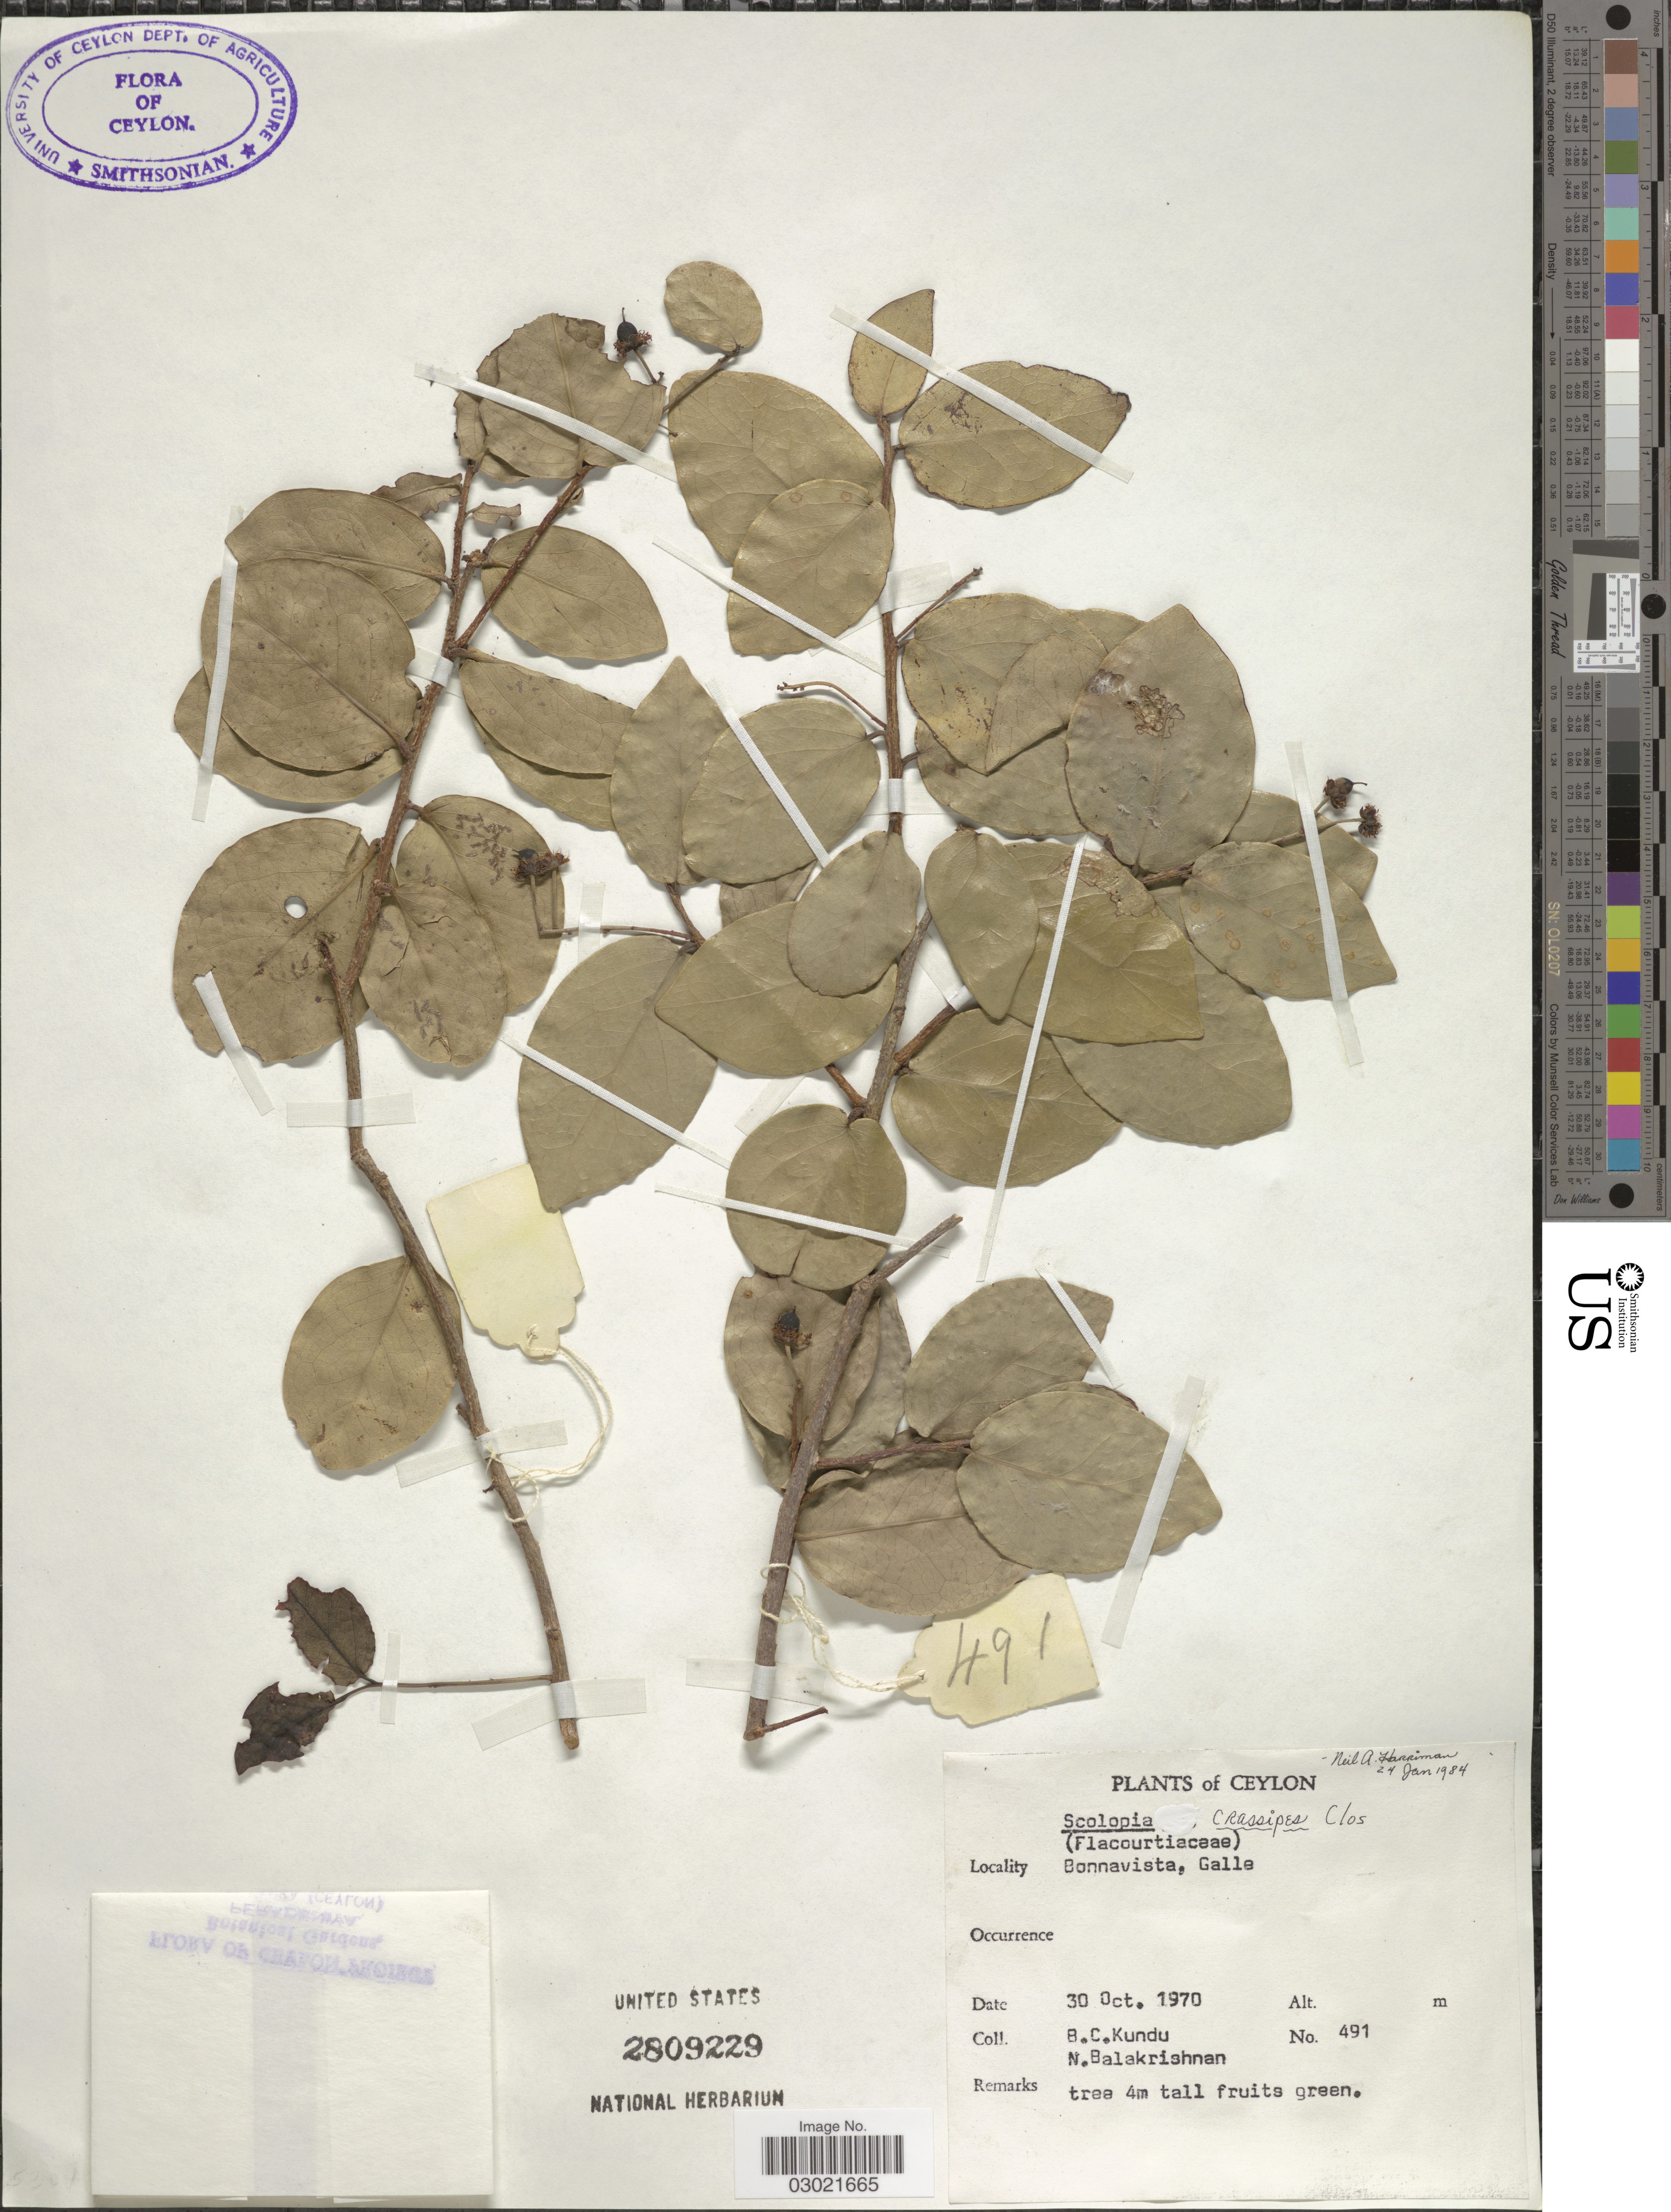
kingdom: Plantae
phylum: Tracheophyta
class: Magnoliopsida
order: Malpighiales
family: Salicaceae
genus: Scolopia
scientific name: Scolopia crassipes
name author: Clos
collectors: B. C. Kundu & N. Balakrishnan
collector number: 491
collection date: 1970-10-30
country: Sri Lanka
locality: Ceylon. Bonnavista, Galle.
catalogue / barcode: US 2809229